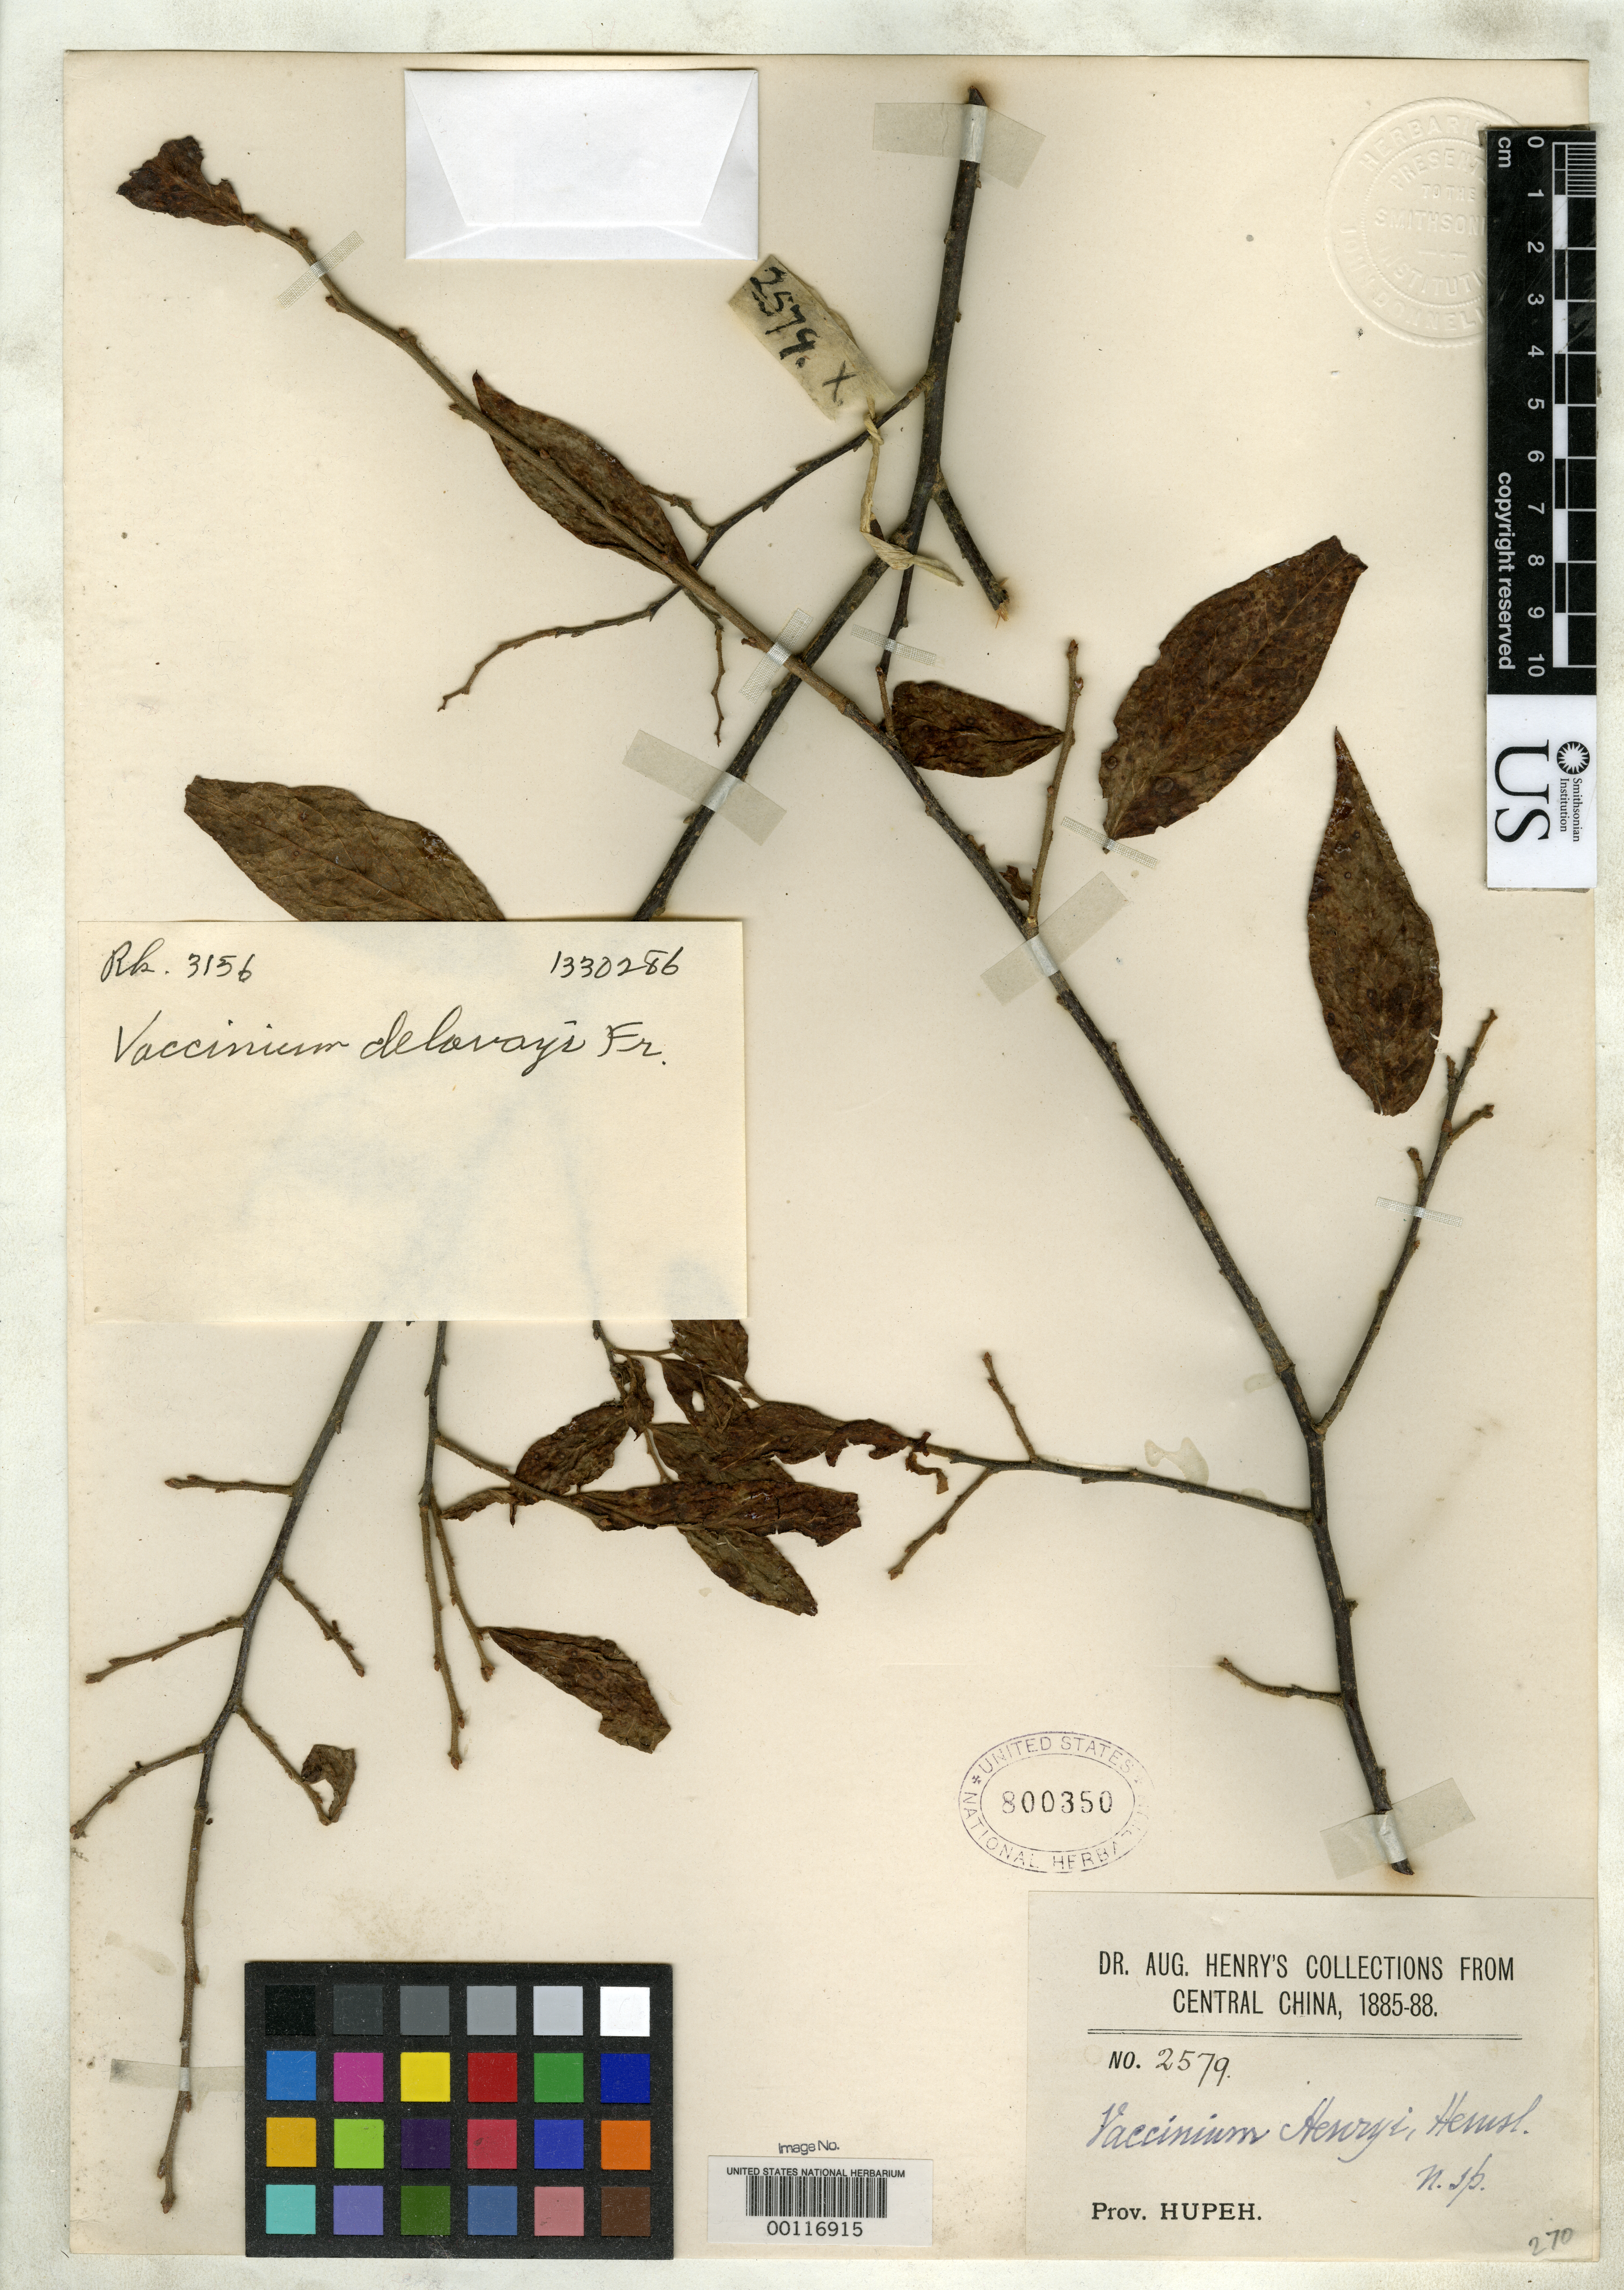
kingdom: Plantae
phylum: Tracheophyta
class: Magnoliopsida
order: Ericales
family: Ericaceae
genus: Vaccinium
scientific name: Vaccinium henryi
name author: Hemsl.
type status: Syntype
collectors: A. Henry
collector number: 2579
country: China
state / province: Hubei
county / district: Patung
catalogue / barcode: US 800350